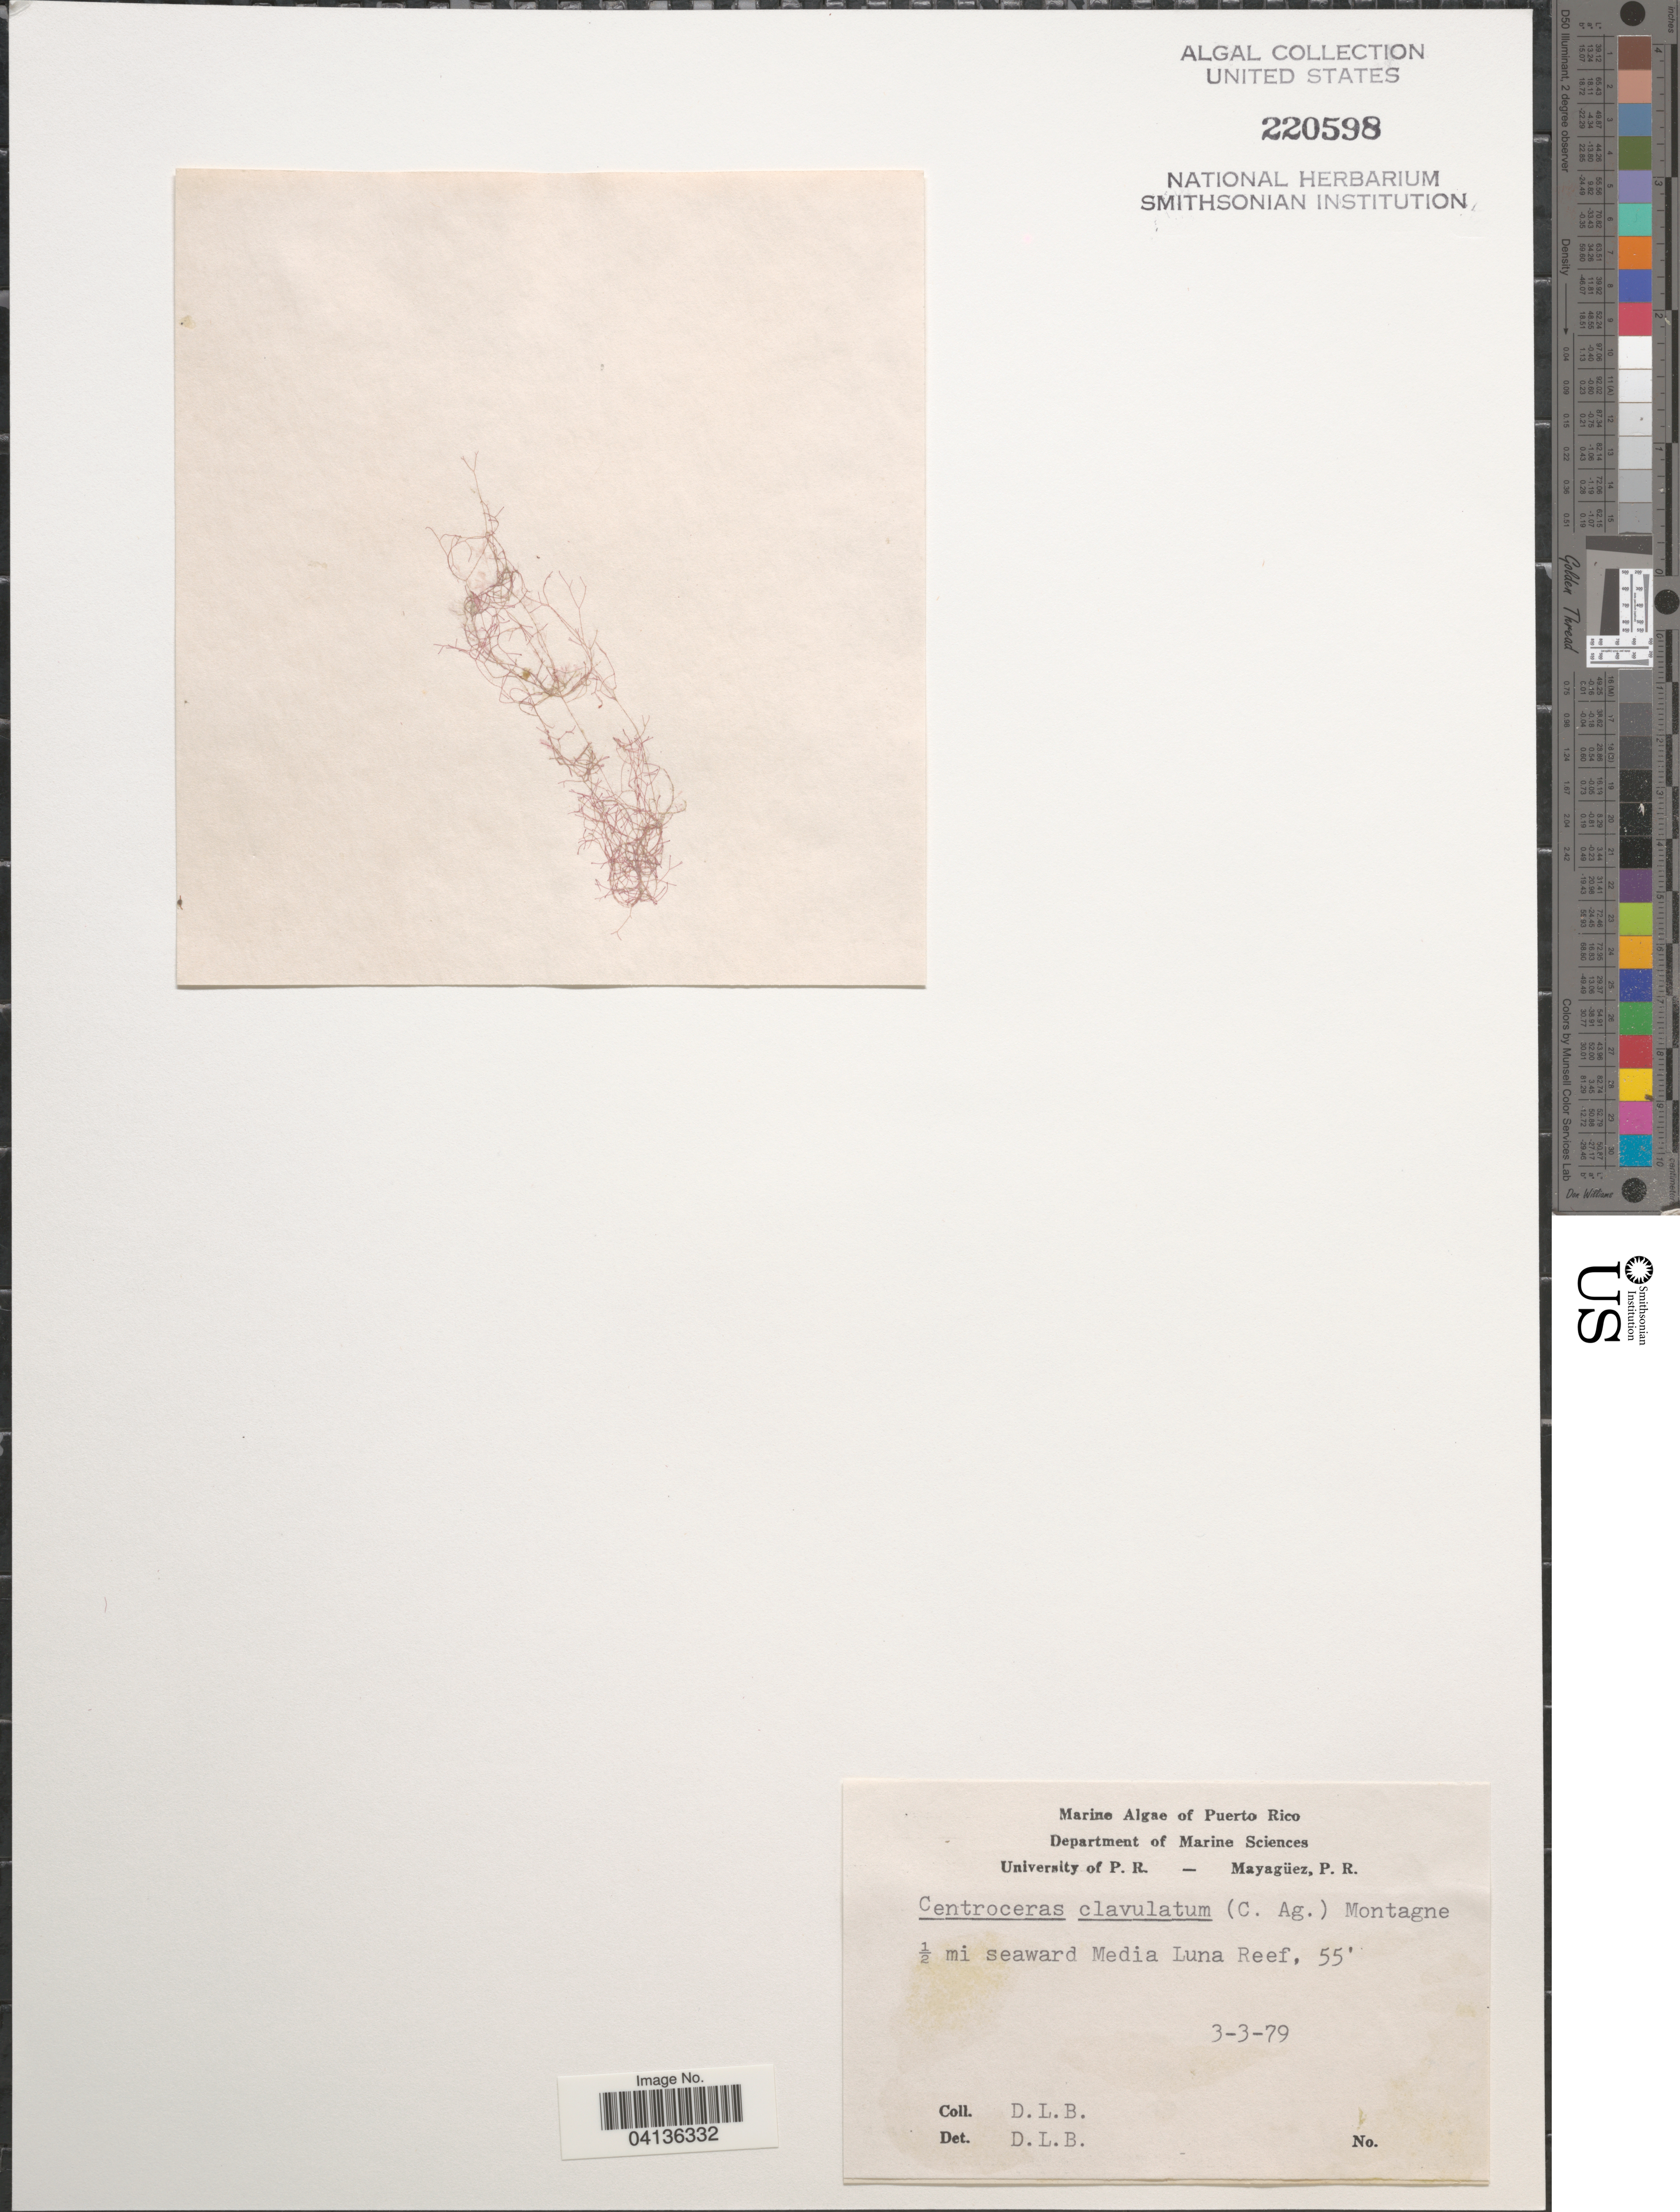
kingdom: Plantae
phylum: Rhodophyta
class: Florideophyceae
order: Ceramiales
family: Ceramiaceae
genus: Centroceras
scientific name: Centroceras clavulatum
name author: (C. Agardh) Mont.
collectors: D. L. B.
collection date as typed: Transcribed d/m/y: 3/3/79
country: Puerto Rico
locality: ½ mi seaward Media Luna Reef.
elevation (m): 17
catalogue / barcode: US 220598